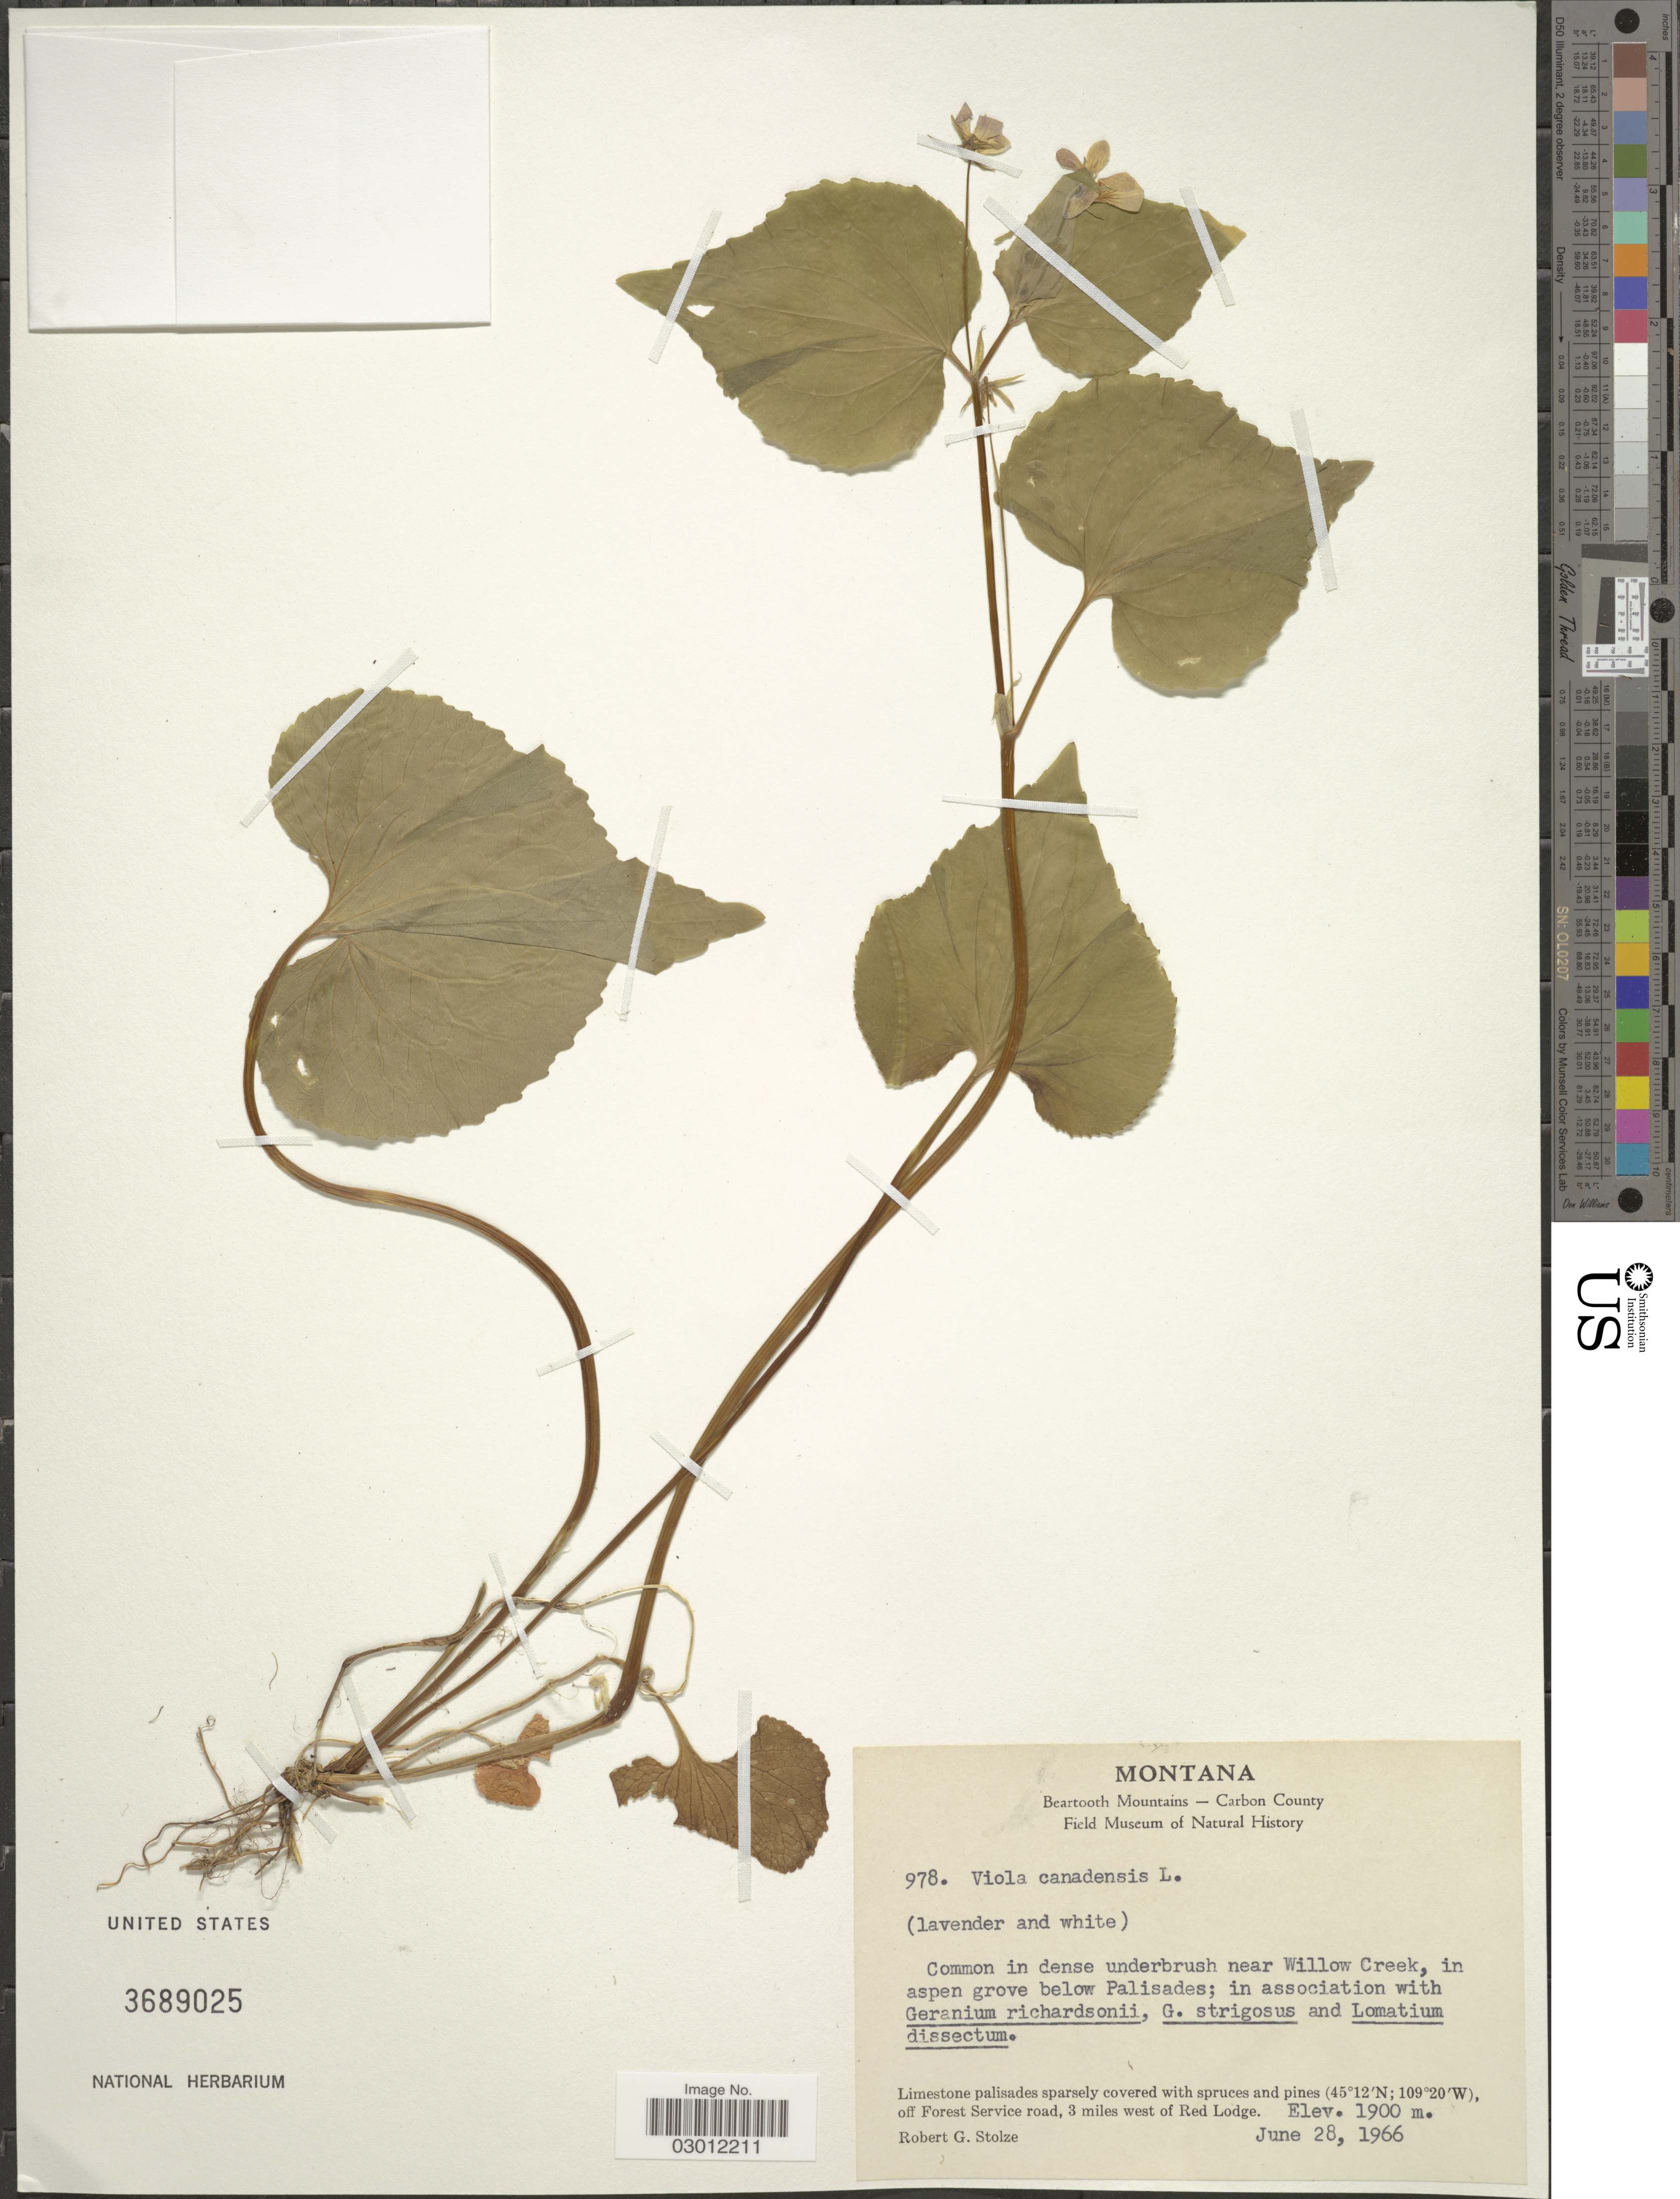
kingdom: Plantae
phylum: Tracheophyta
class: Magnoliopsida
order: Malpighiales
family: Violaceae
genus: Viola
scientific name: Viola canadensis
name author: L.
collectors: R. G. Stolze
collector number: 978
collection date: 1966-06-28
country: United States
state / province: Montana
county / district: Carbon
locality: Common in dense underbrush near Willow Creek, in aspen grove below Palisades. Off Forest Service road, 3 miles west of Red Lodge.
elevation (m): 1900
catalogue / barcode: US 3689025